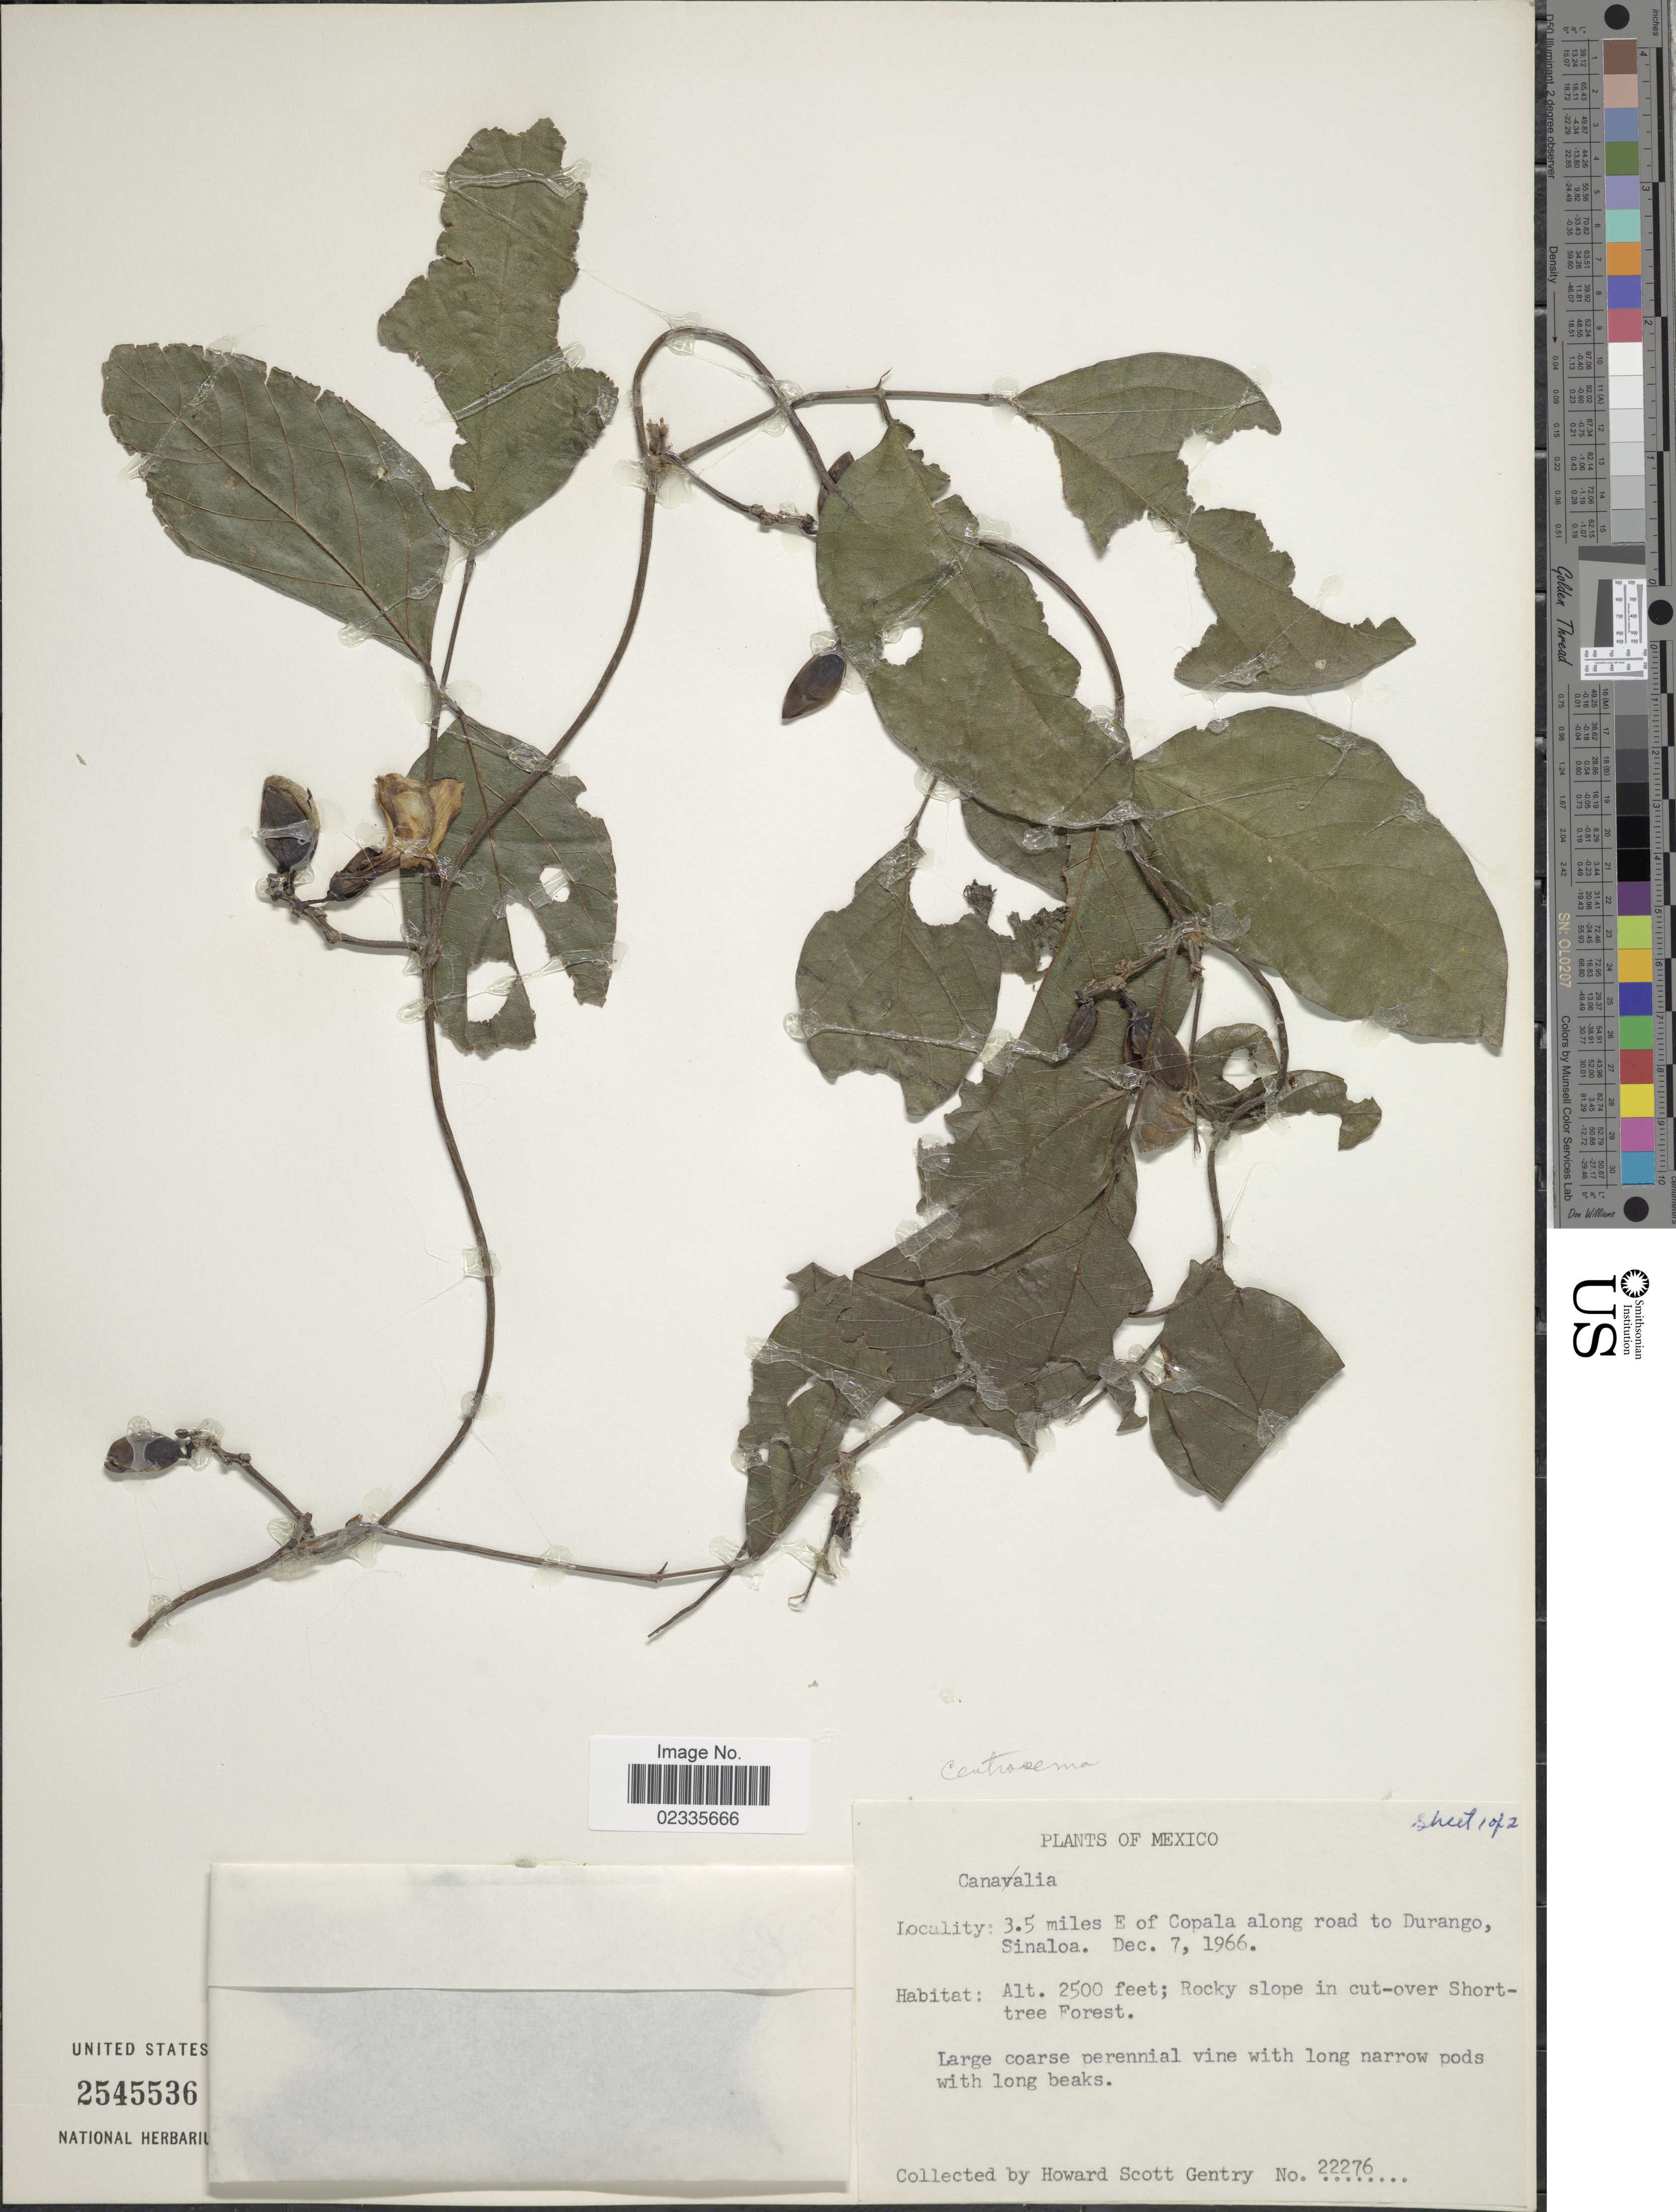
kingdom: Plantae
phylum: Tracheophyta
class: Magnoliopsida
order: Fabales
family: Fabaceae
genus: Centrosema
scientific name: Centrosema sp.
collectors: H. S. Gentry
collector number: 22276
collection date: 1966-12-07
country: Mexico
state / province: Sinaloa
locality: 3.5 miles E of Copala along road to Durango, Sinalao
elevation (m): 762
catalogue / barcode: US 2545536